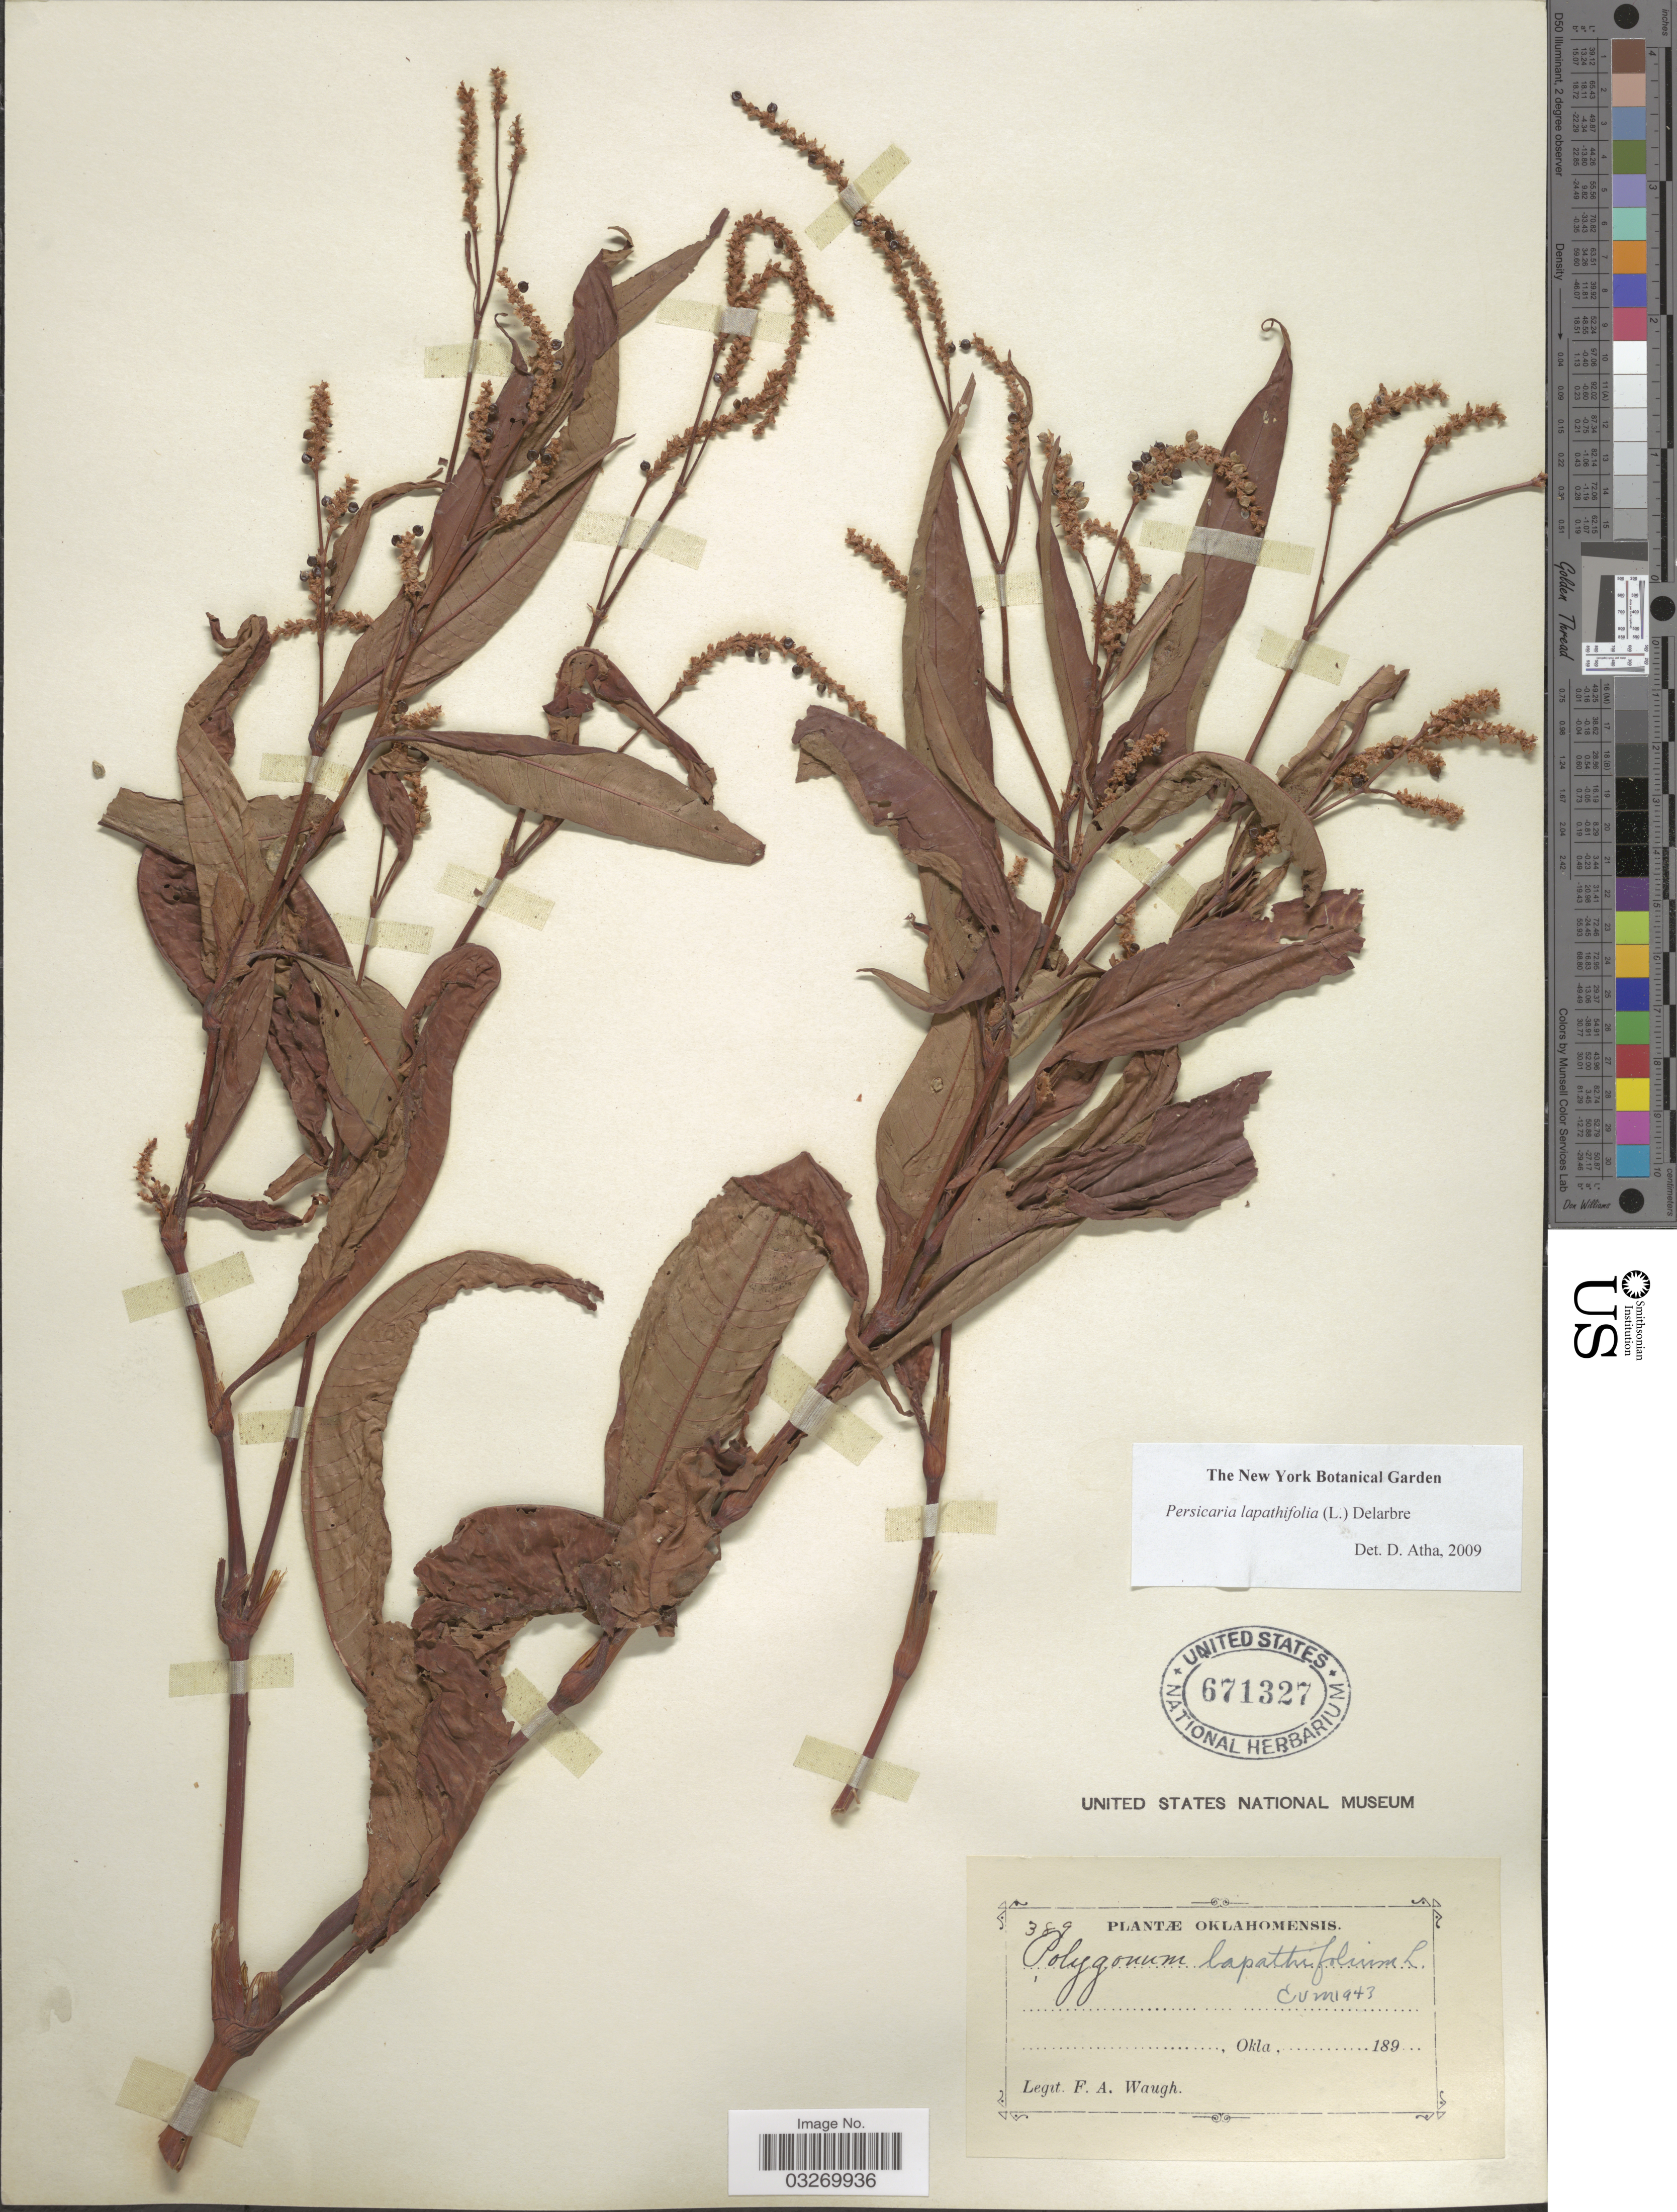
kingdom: Plantae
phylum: Tracheophyta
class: Magnoliopsida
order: Caryophyllales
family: Polygonaceae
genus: Persicaria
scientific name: Persicaria lapathifolia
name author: (L.) Delarbre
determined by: Atha, D. E.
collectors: F. Waugh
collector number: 389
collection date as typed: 189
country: United States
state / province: Oklahoma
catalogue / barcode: US 671327